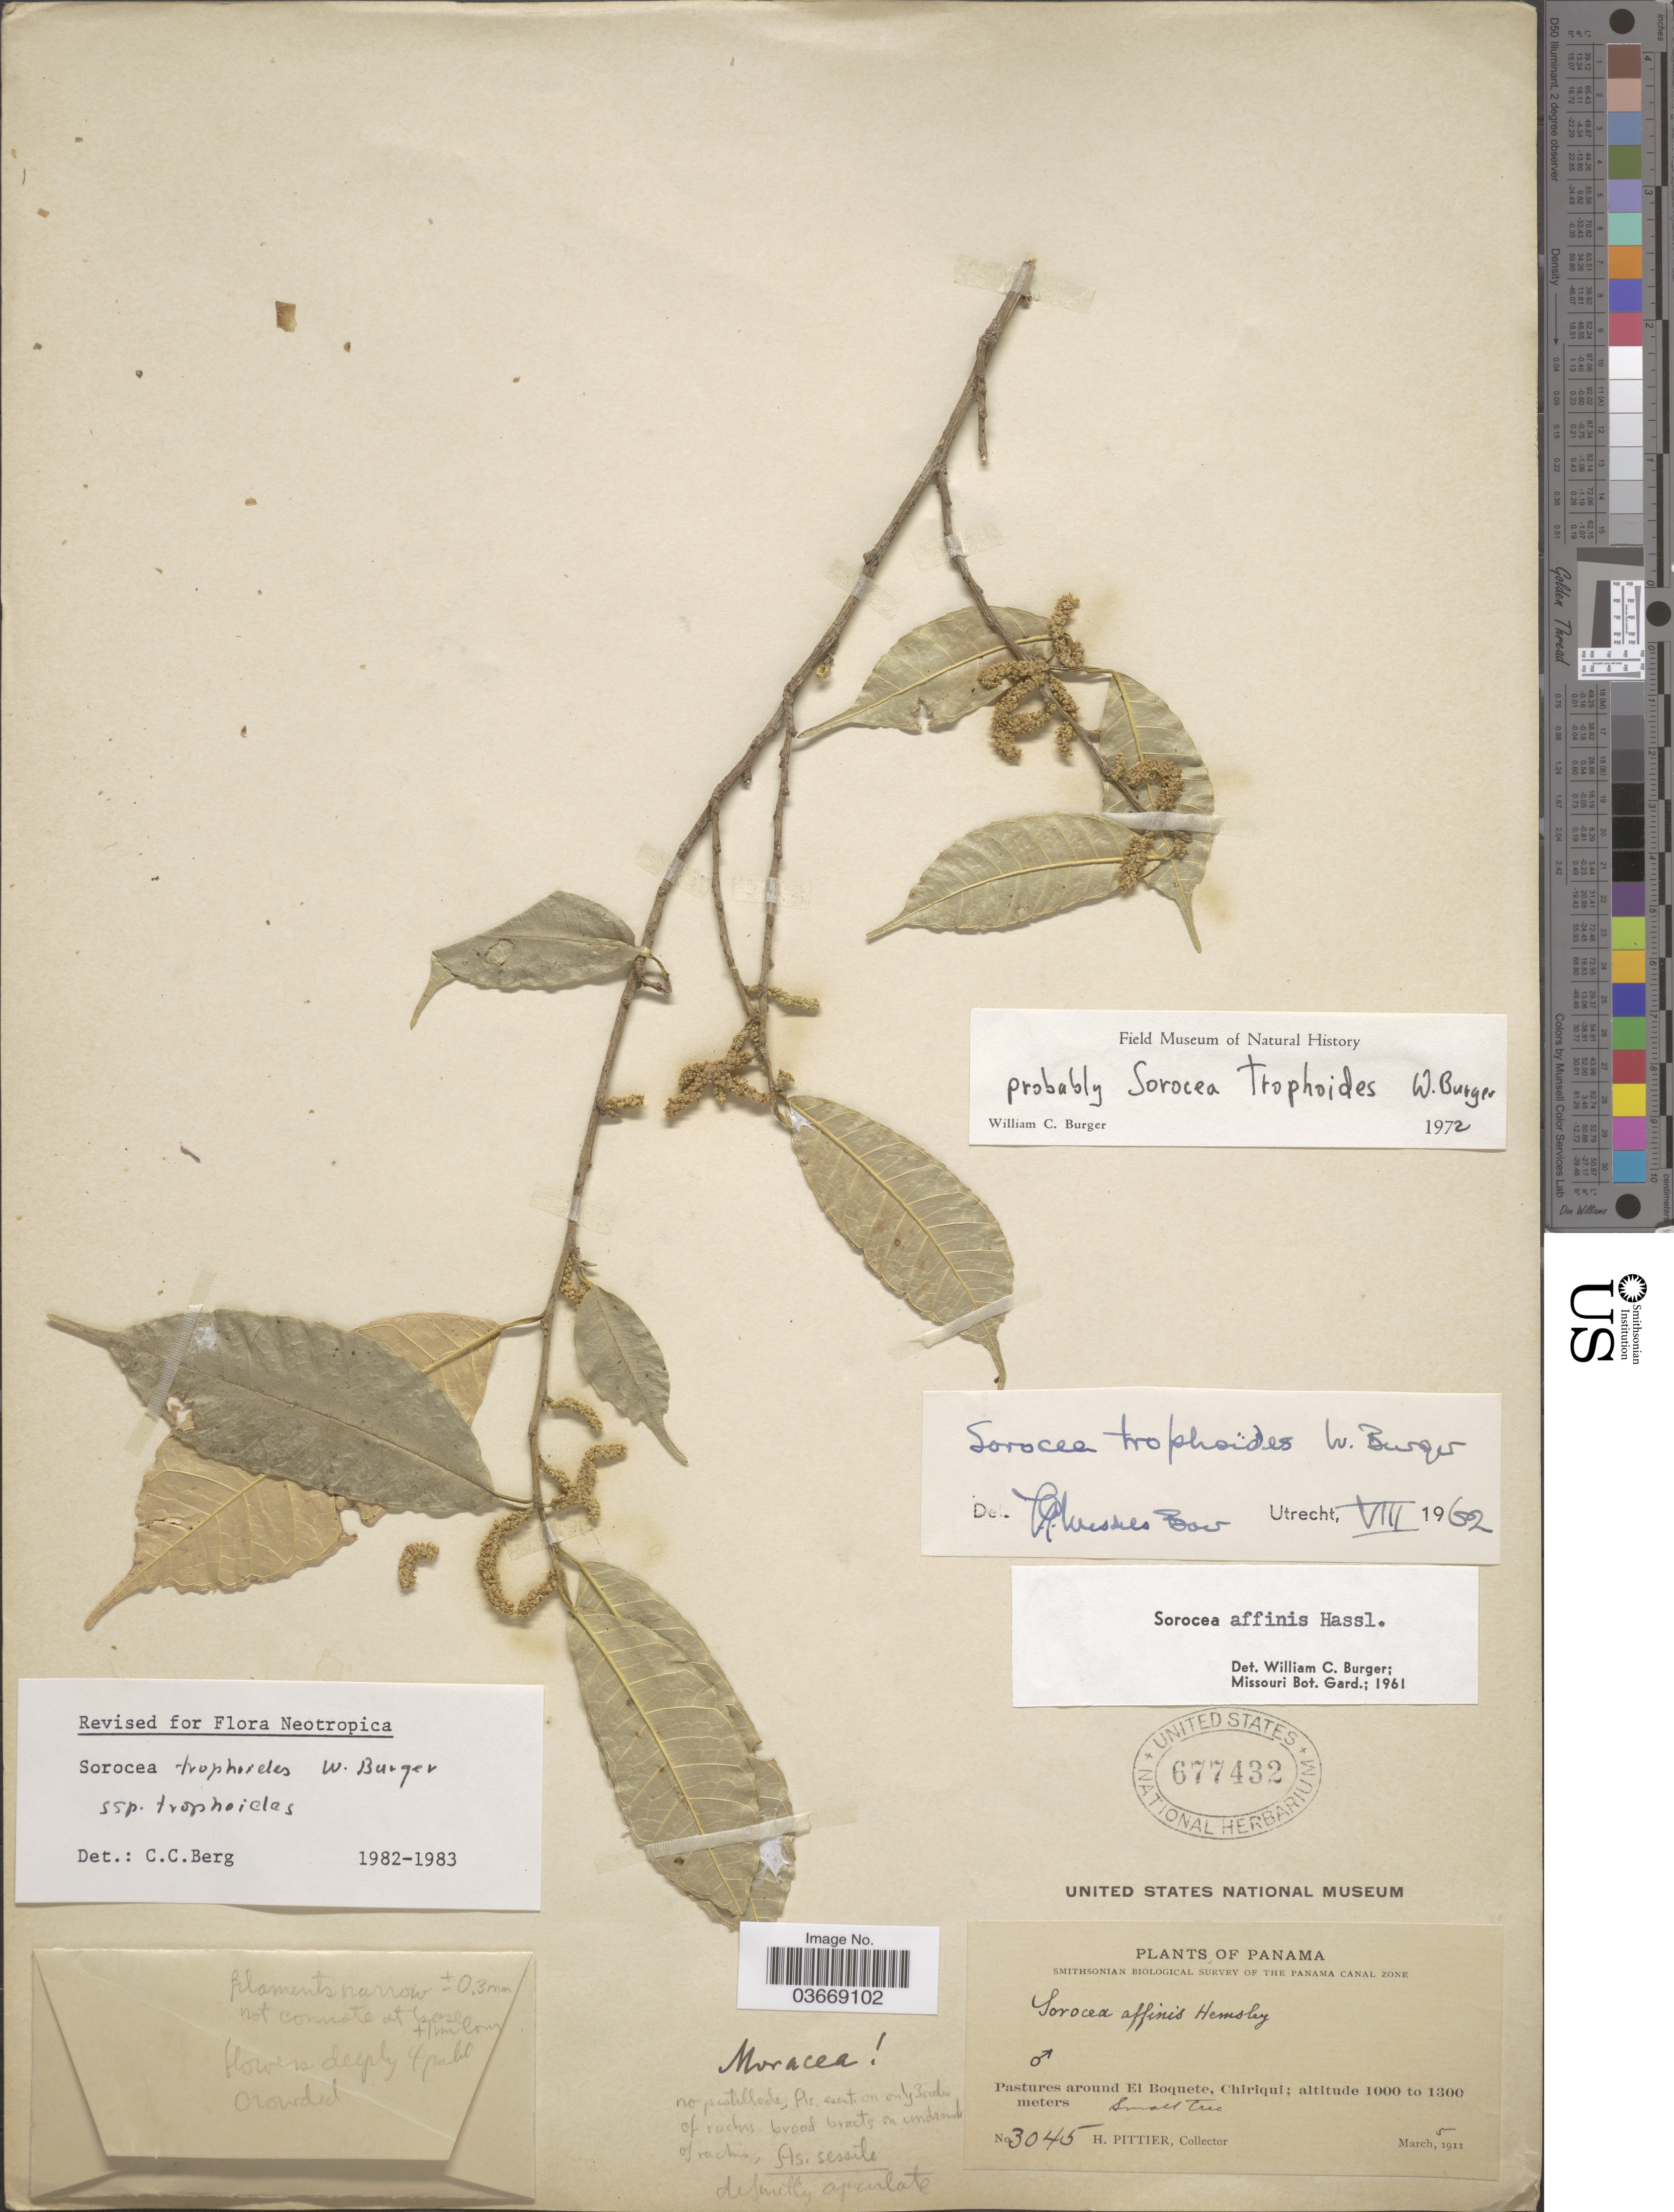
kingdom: Plantae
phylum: Tracheophyta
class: Magnoliopsida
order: Rosales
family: Moraceae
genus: Sorocea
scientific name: Sorocea trophoides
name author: W.C. Burger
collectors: H. F. Pittier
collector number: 3045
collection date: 1911-03-05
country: Panama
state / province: Chiriqui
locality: The Panama Canal Zone. Pastures around El Boquete.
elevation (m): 1000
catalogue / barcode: US 677432